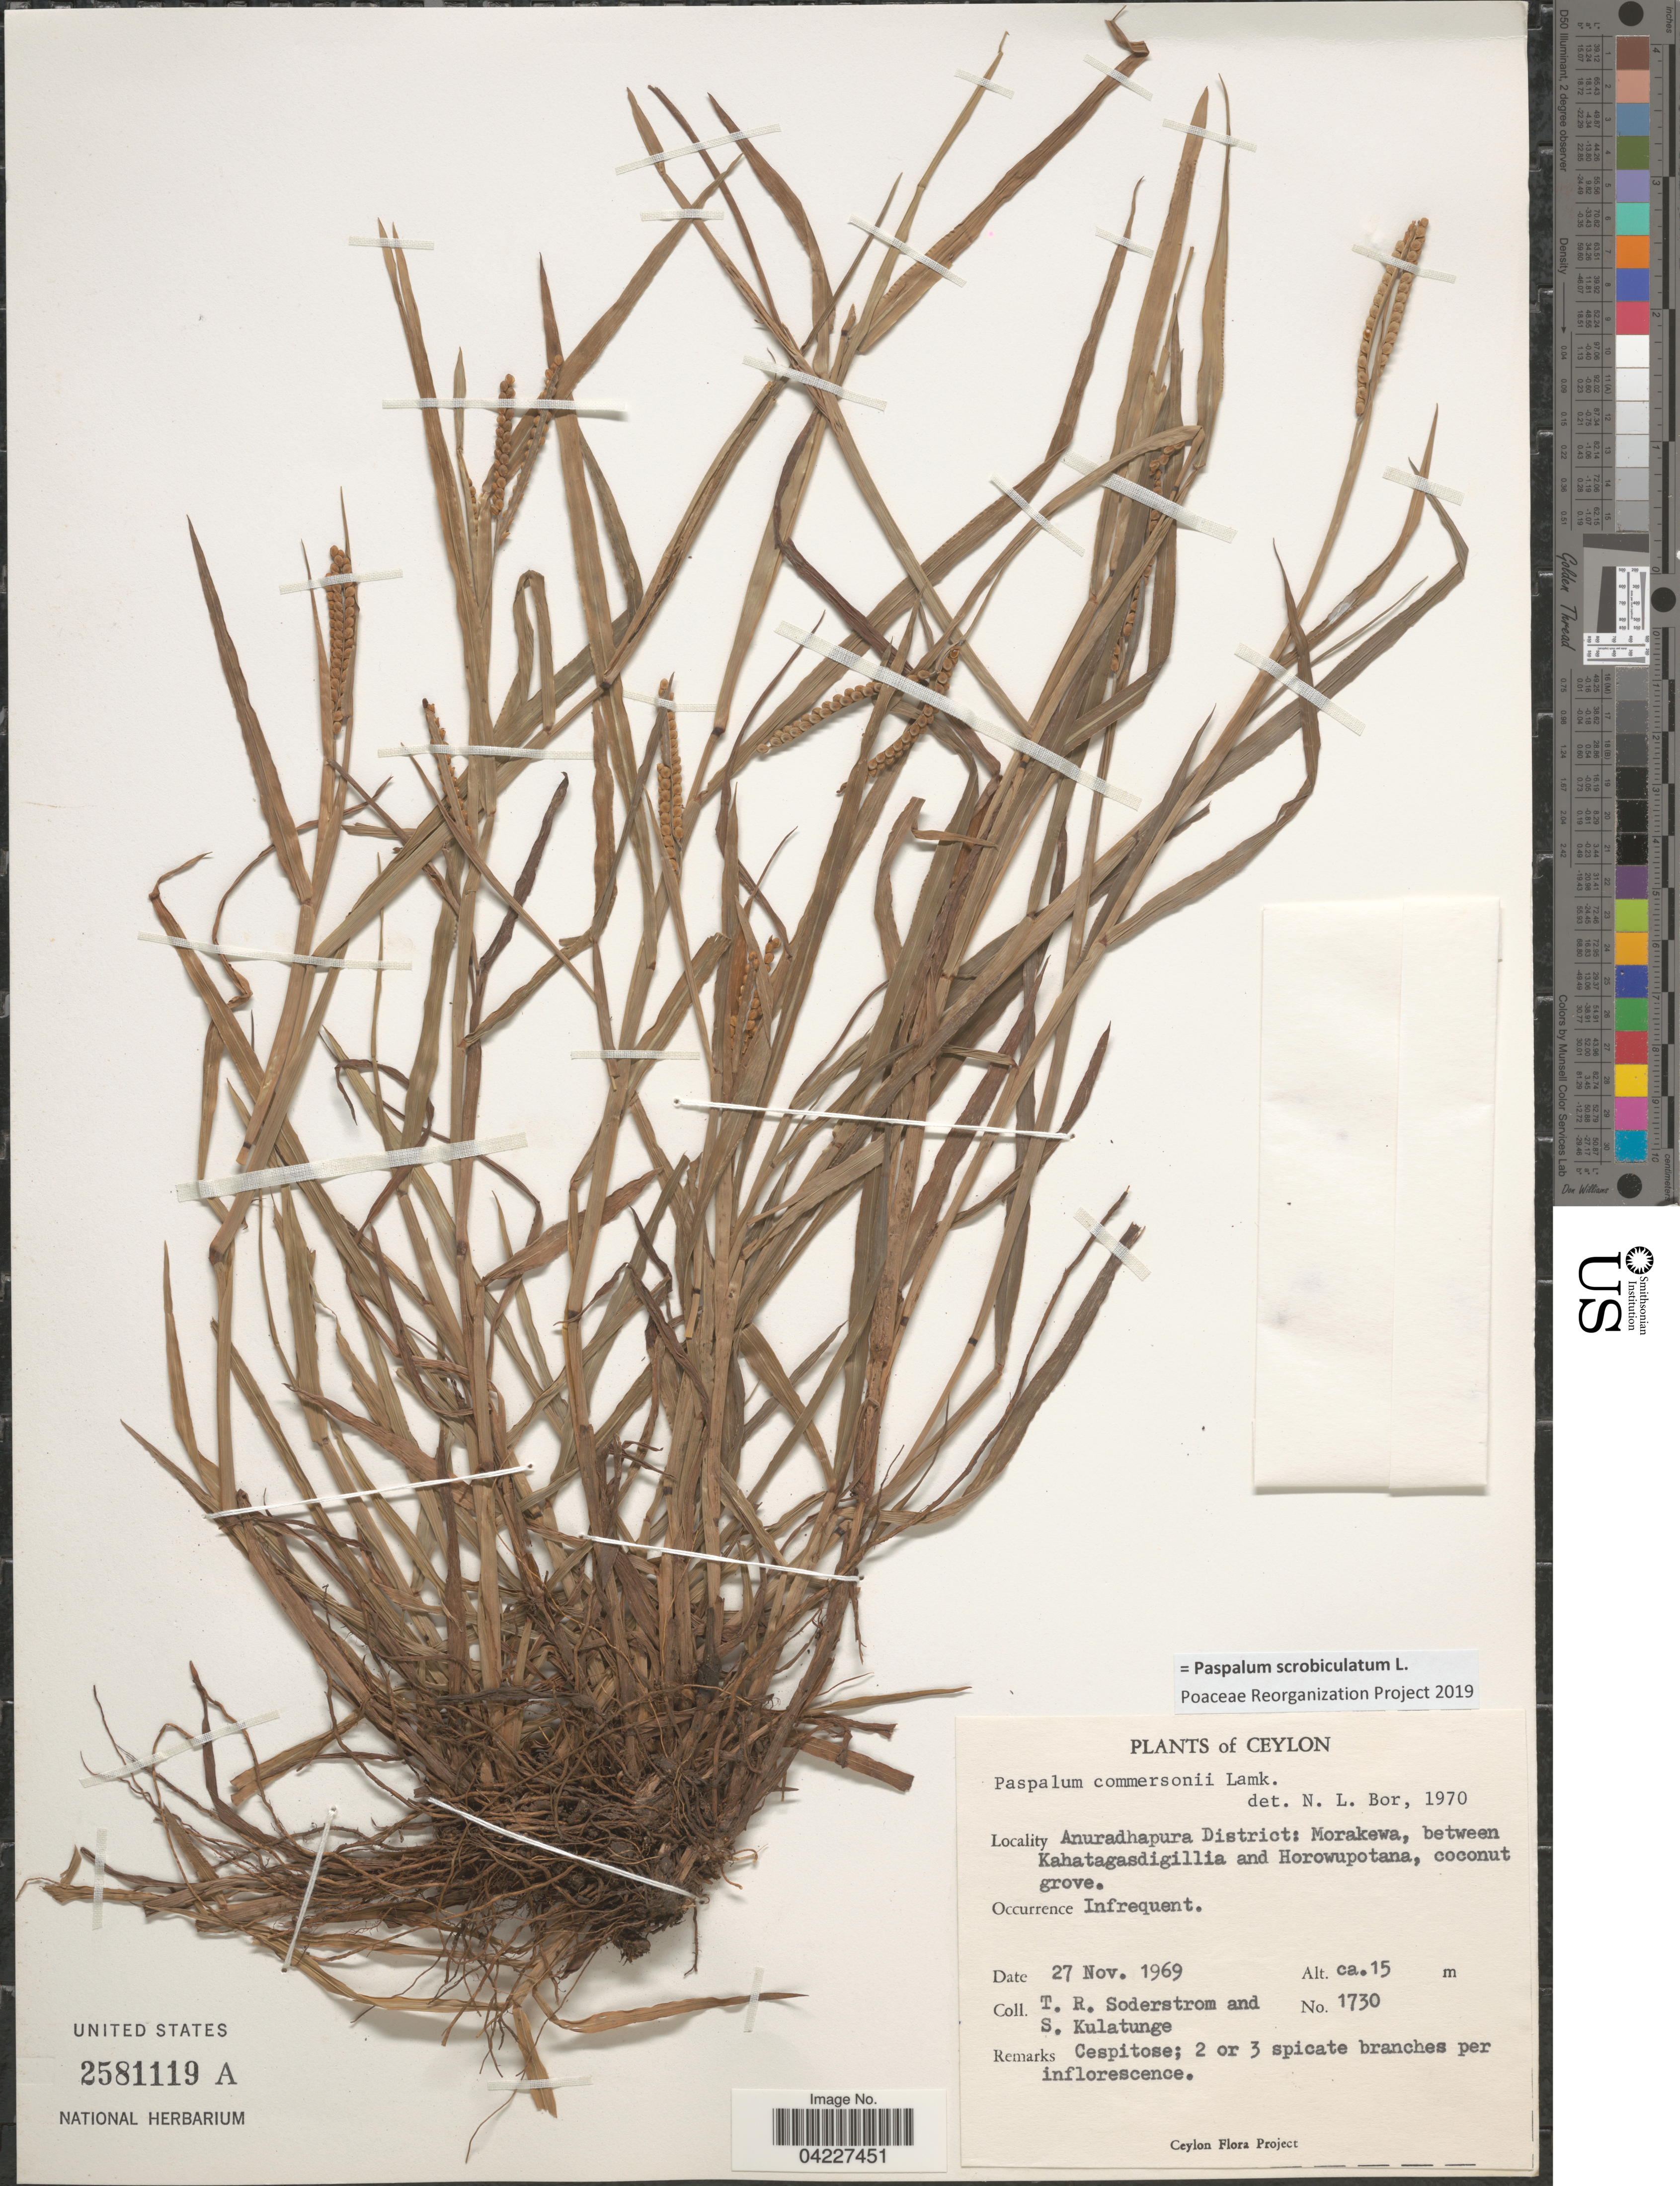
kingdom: Plantae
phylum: Tracheophyta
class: Liliopsida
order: Poales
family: Poaceae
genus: Paspalum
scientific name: Paspalum scrobiculatum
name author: L.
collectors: T. R. Soderstrom & S. Kulatunge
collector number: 1730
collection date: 1969-11-27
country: Sri Lanka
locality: Ceylon. Anuradhapura District: Morakewa, between Kahatagasdigillia and Horowupotana.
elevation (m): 15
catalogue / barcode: US 2581119A